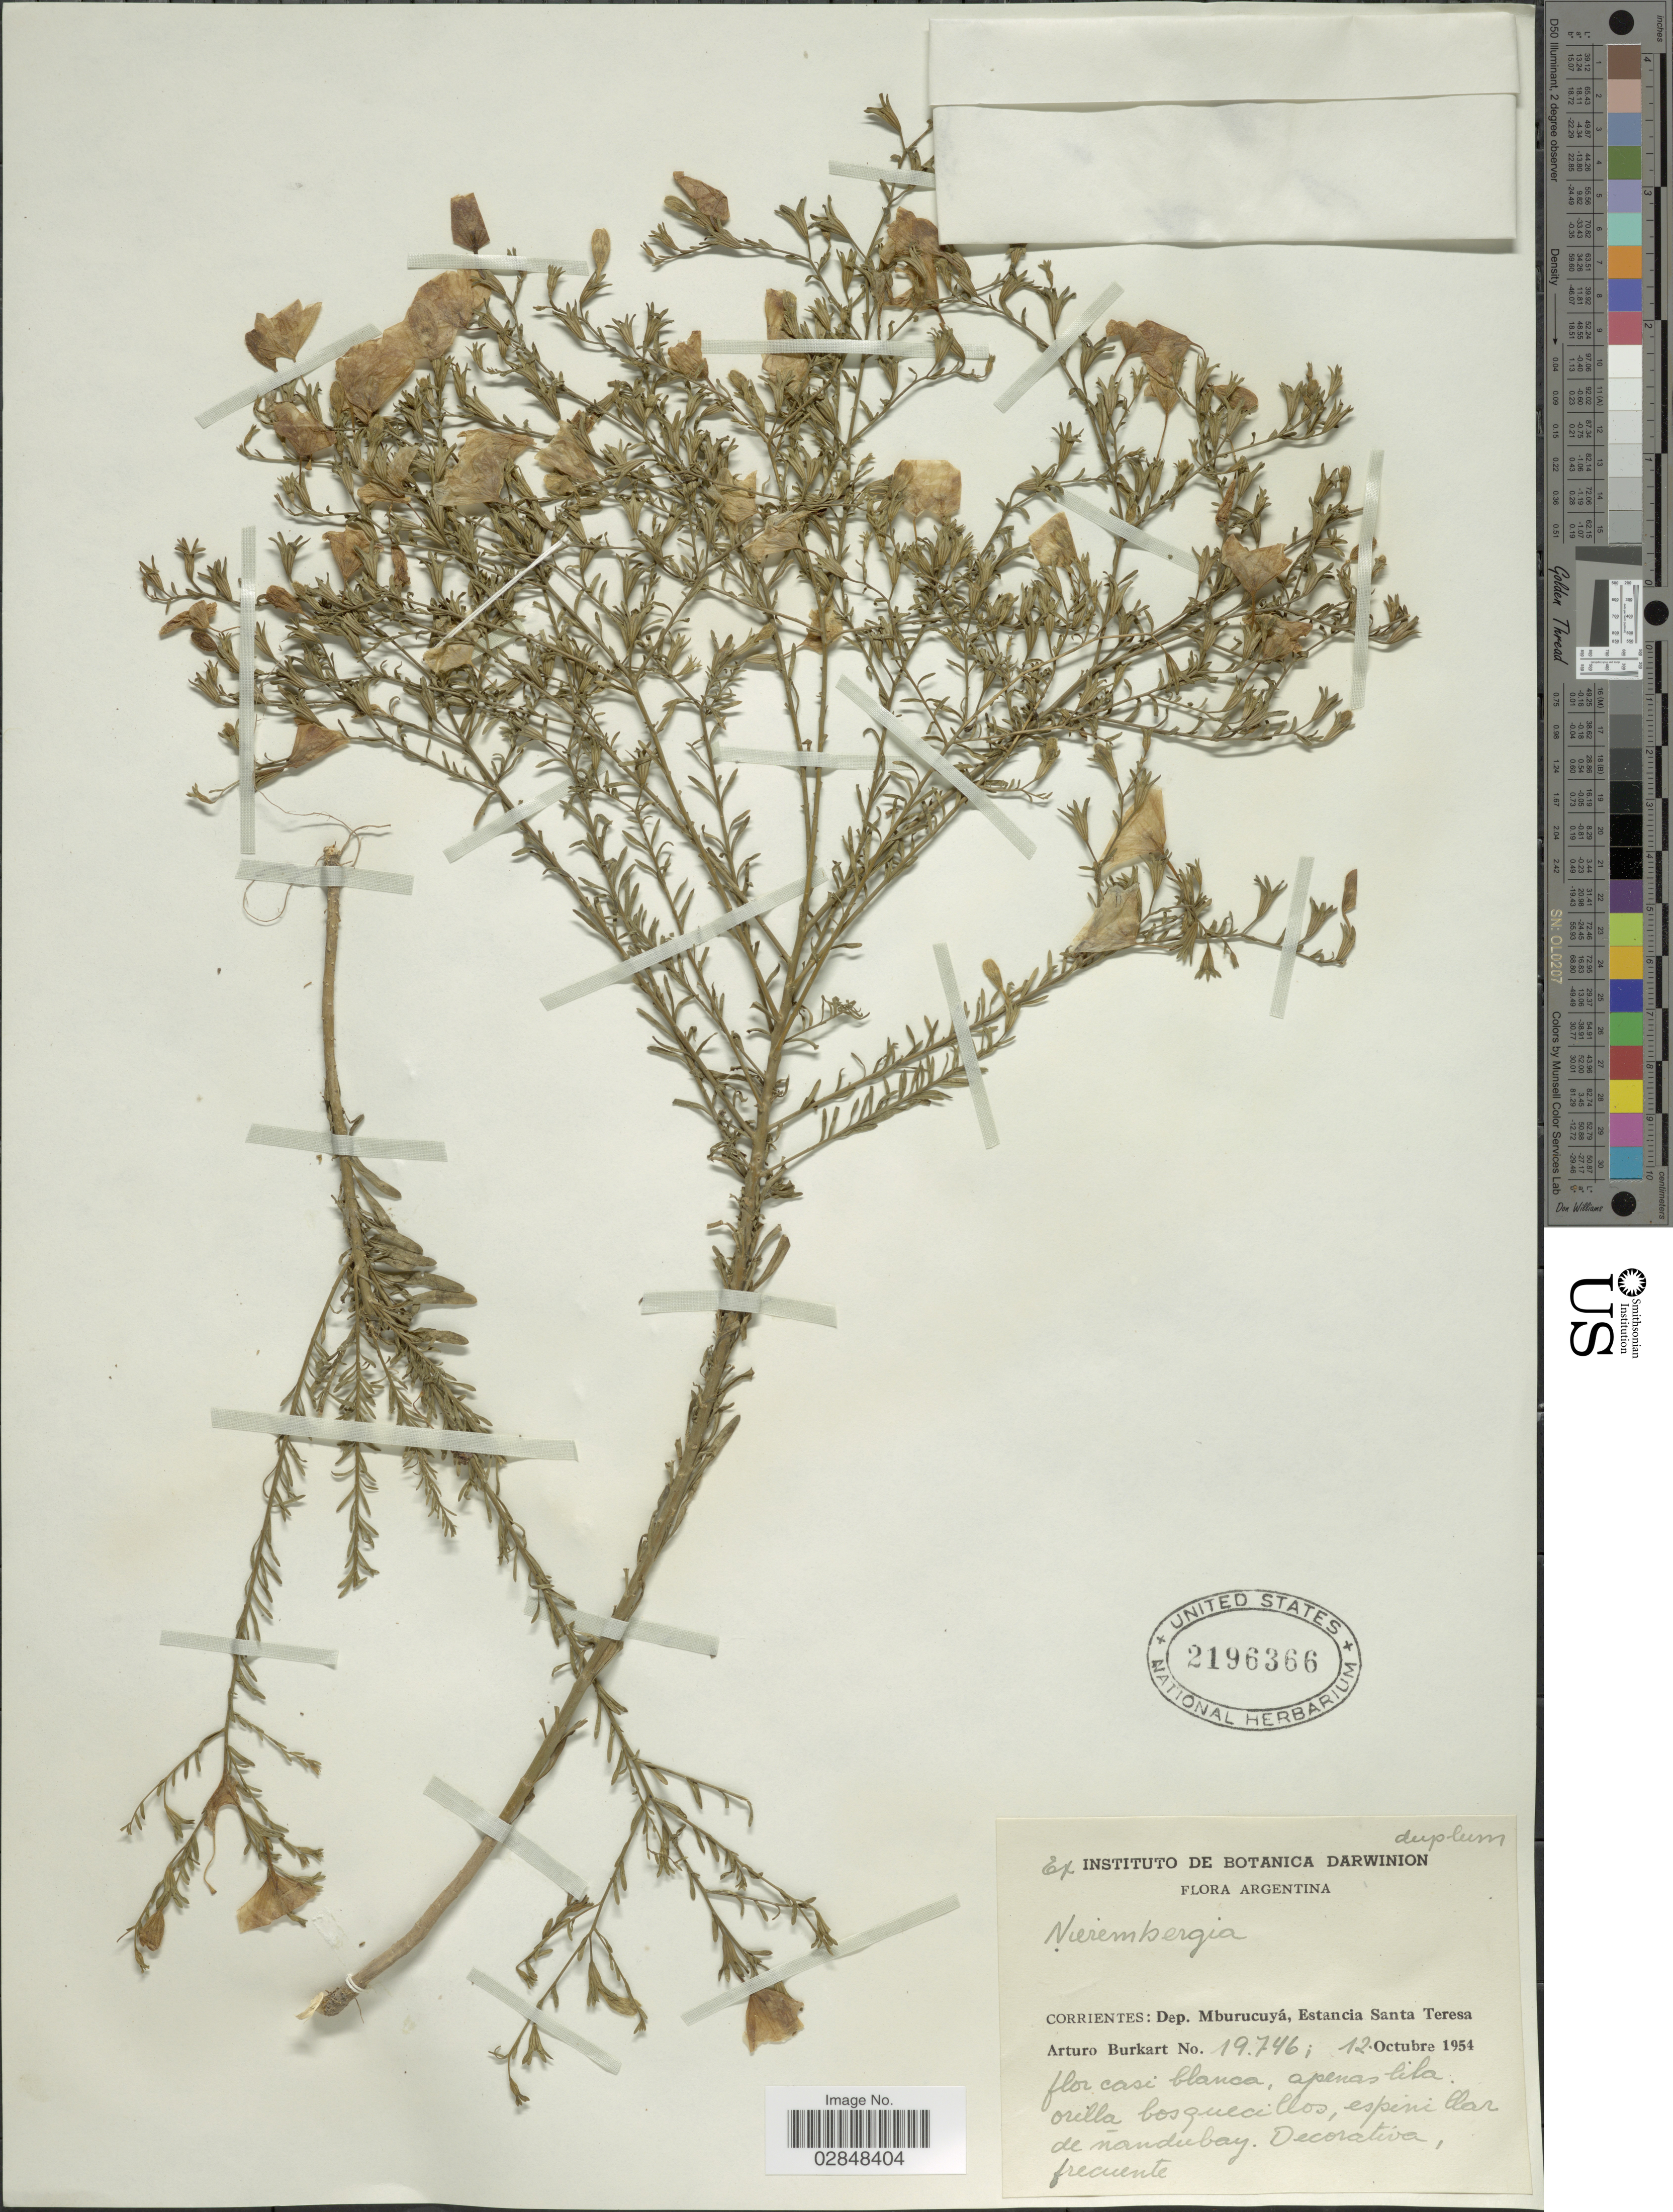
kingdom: Plantae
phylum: Tracheophyta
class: Magnoliopsida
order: Solanales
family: Solanaceae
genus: Nierembergia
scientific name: Nierembergia sp.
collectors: A. E. Burkart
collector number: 19746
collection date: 1954-10-12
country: Argentina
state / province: Corrientes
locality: Dep. Mburucuyá, Estancia Santa Teresa.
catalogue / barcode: US 2196366